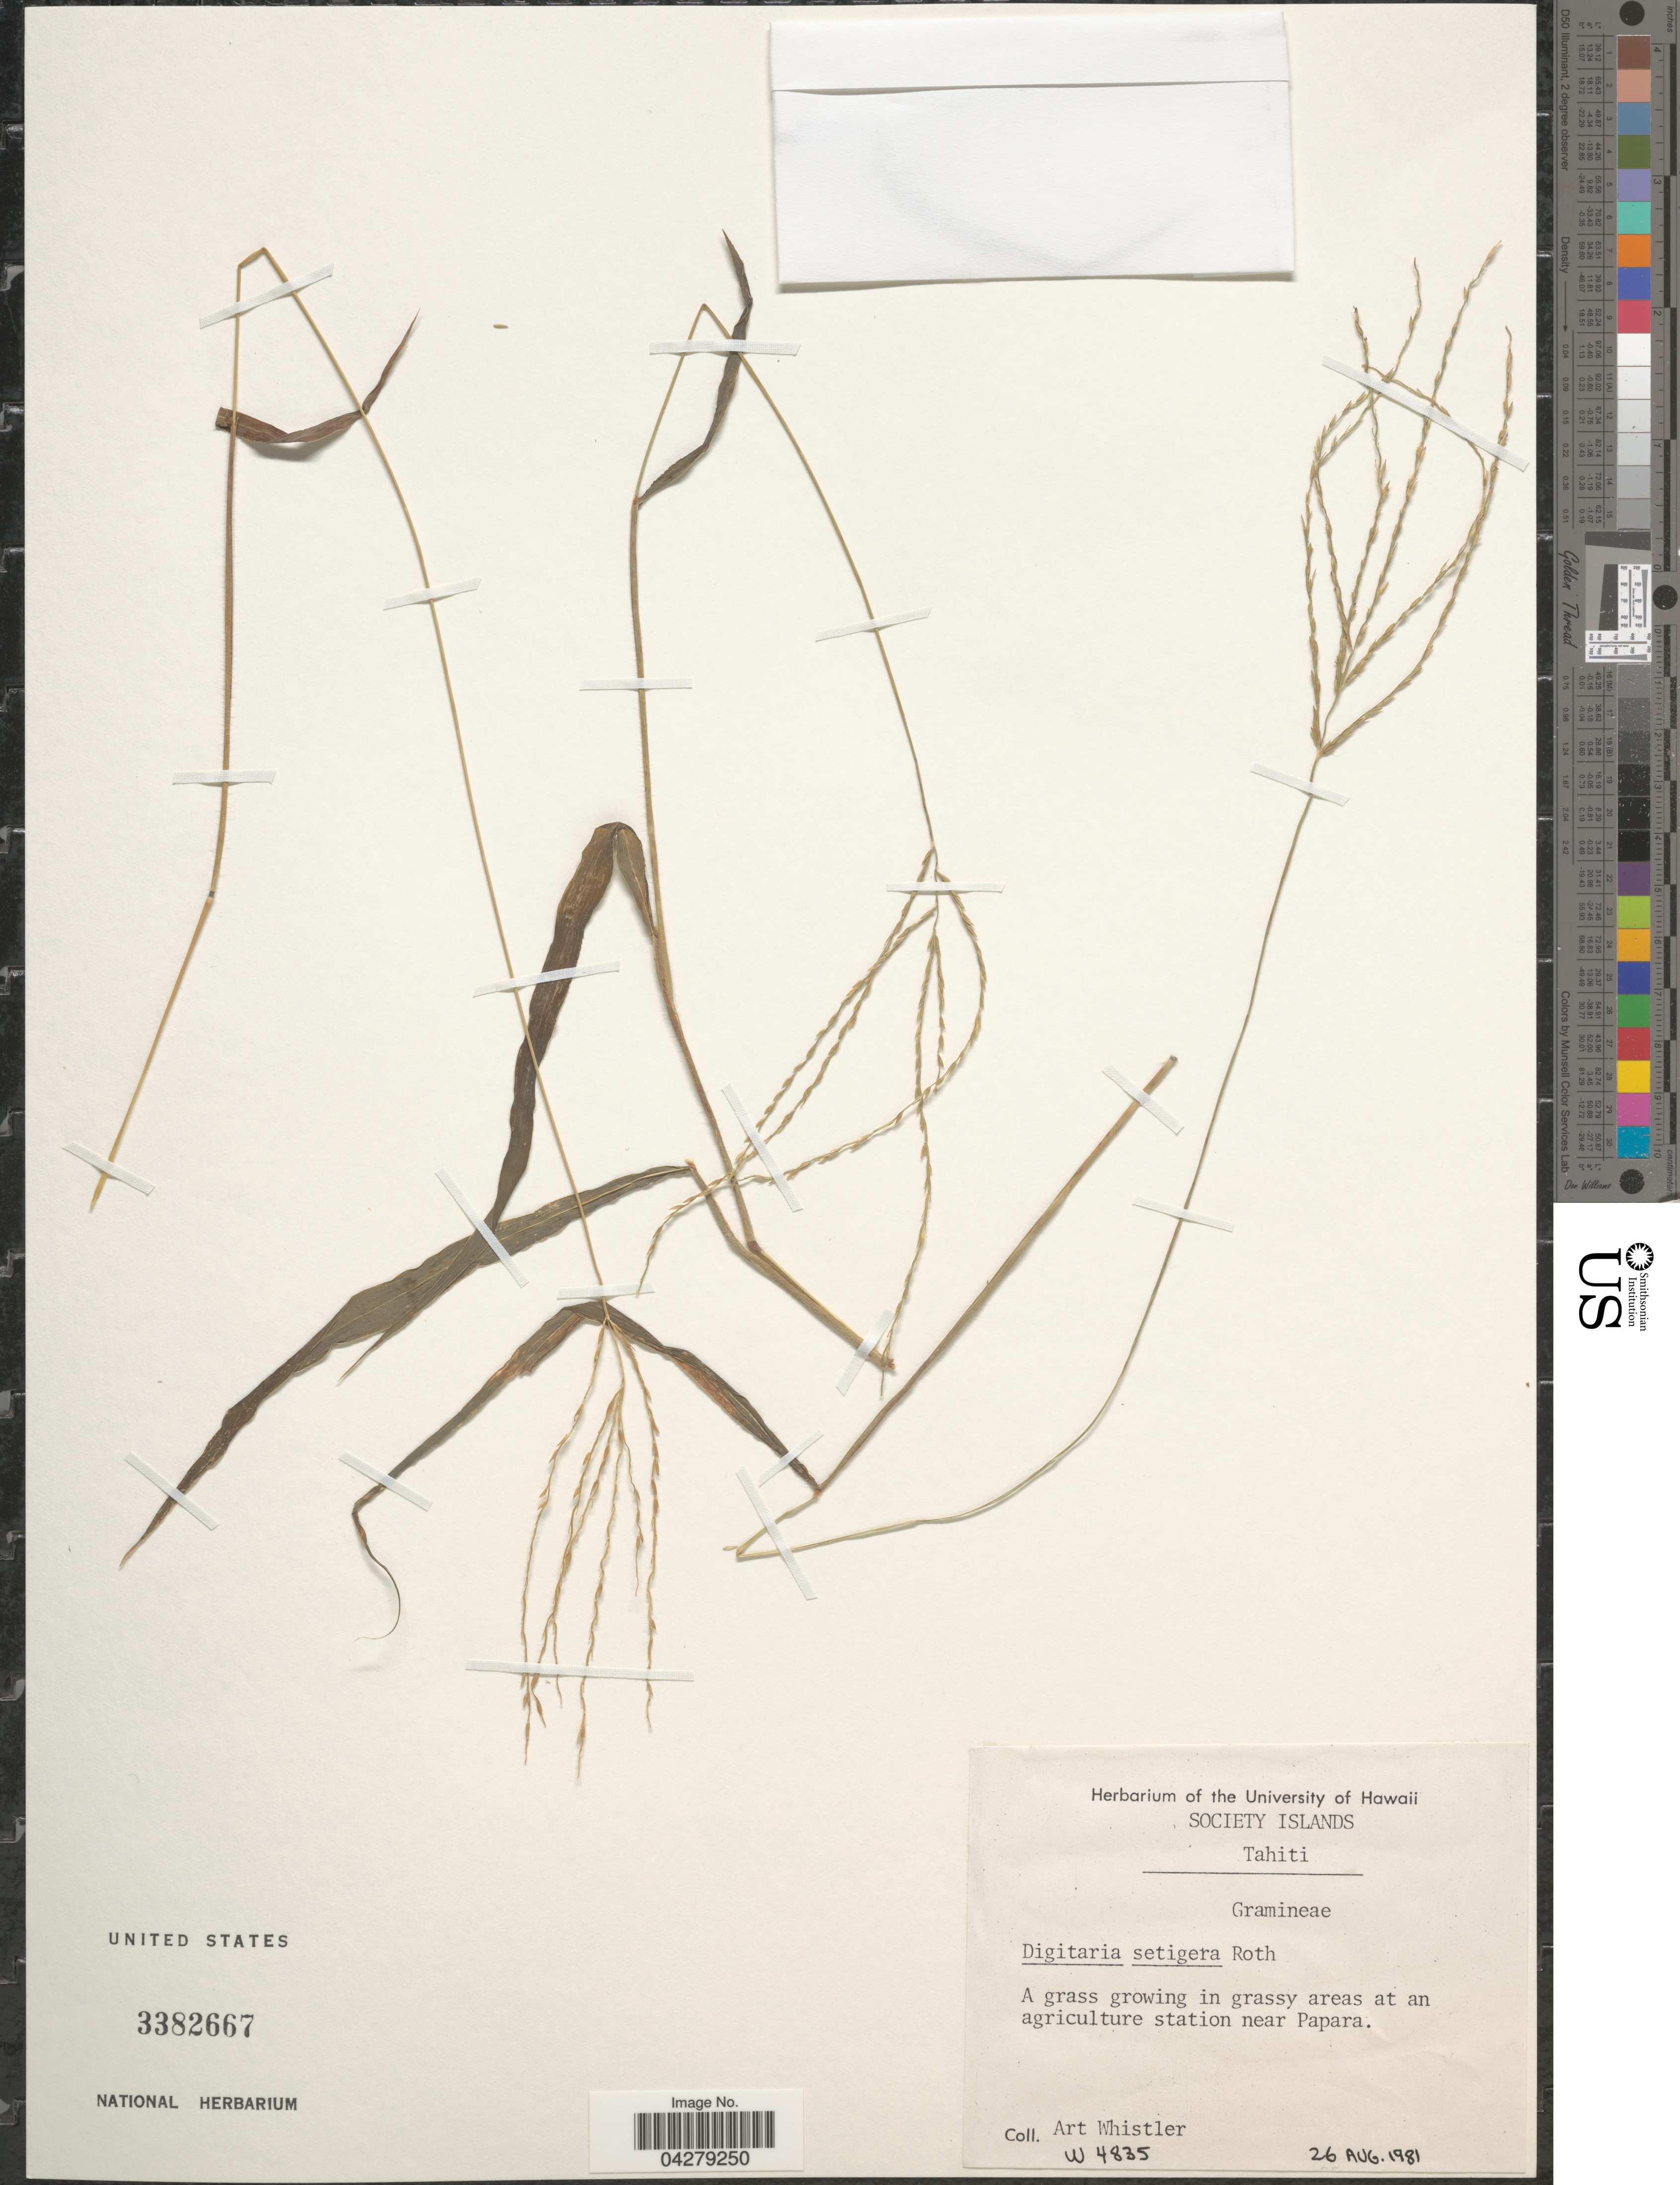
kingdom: Plantae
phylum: Tracheophyta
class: Liliopsida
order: Poales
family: Poaceae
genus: Digitaria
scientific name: Digitaria setigera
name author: Roth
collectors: A. Whistler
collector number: W4835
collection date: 1981-08-26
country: French Polynesia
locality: Society Islands. Tahiti. A grass growing in grassy areas at an agriculture station near Papara.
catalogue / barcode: US 3382667